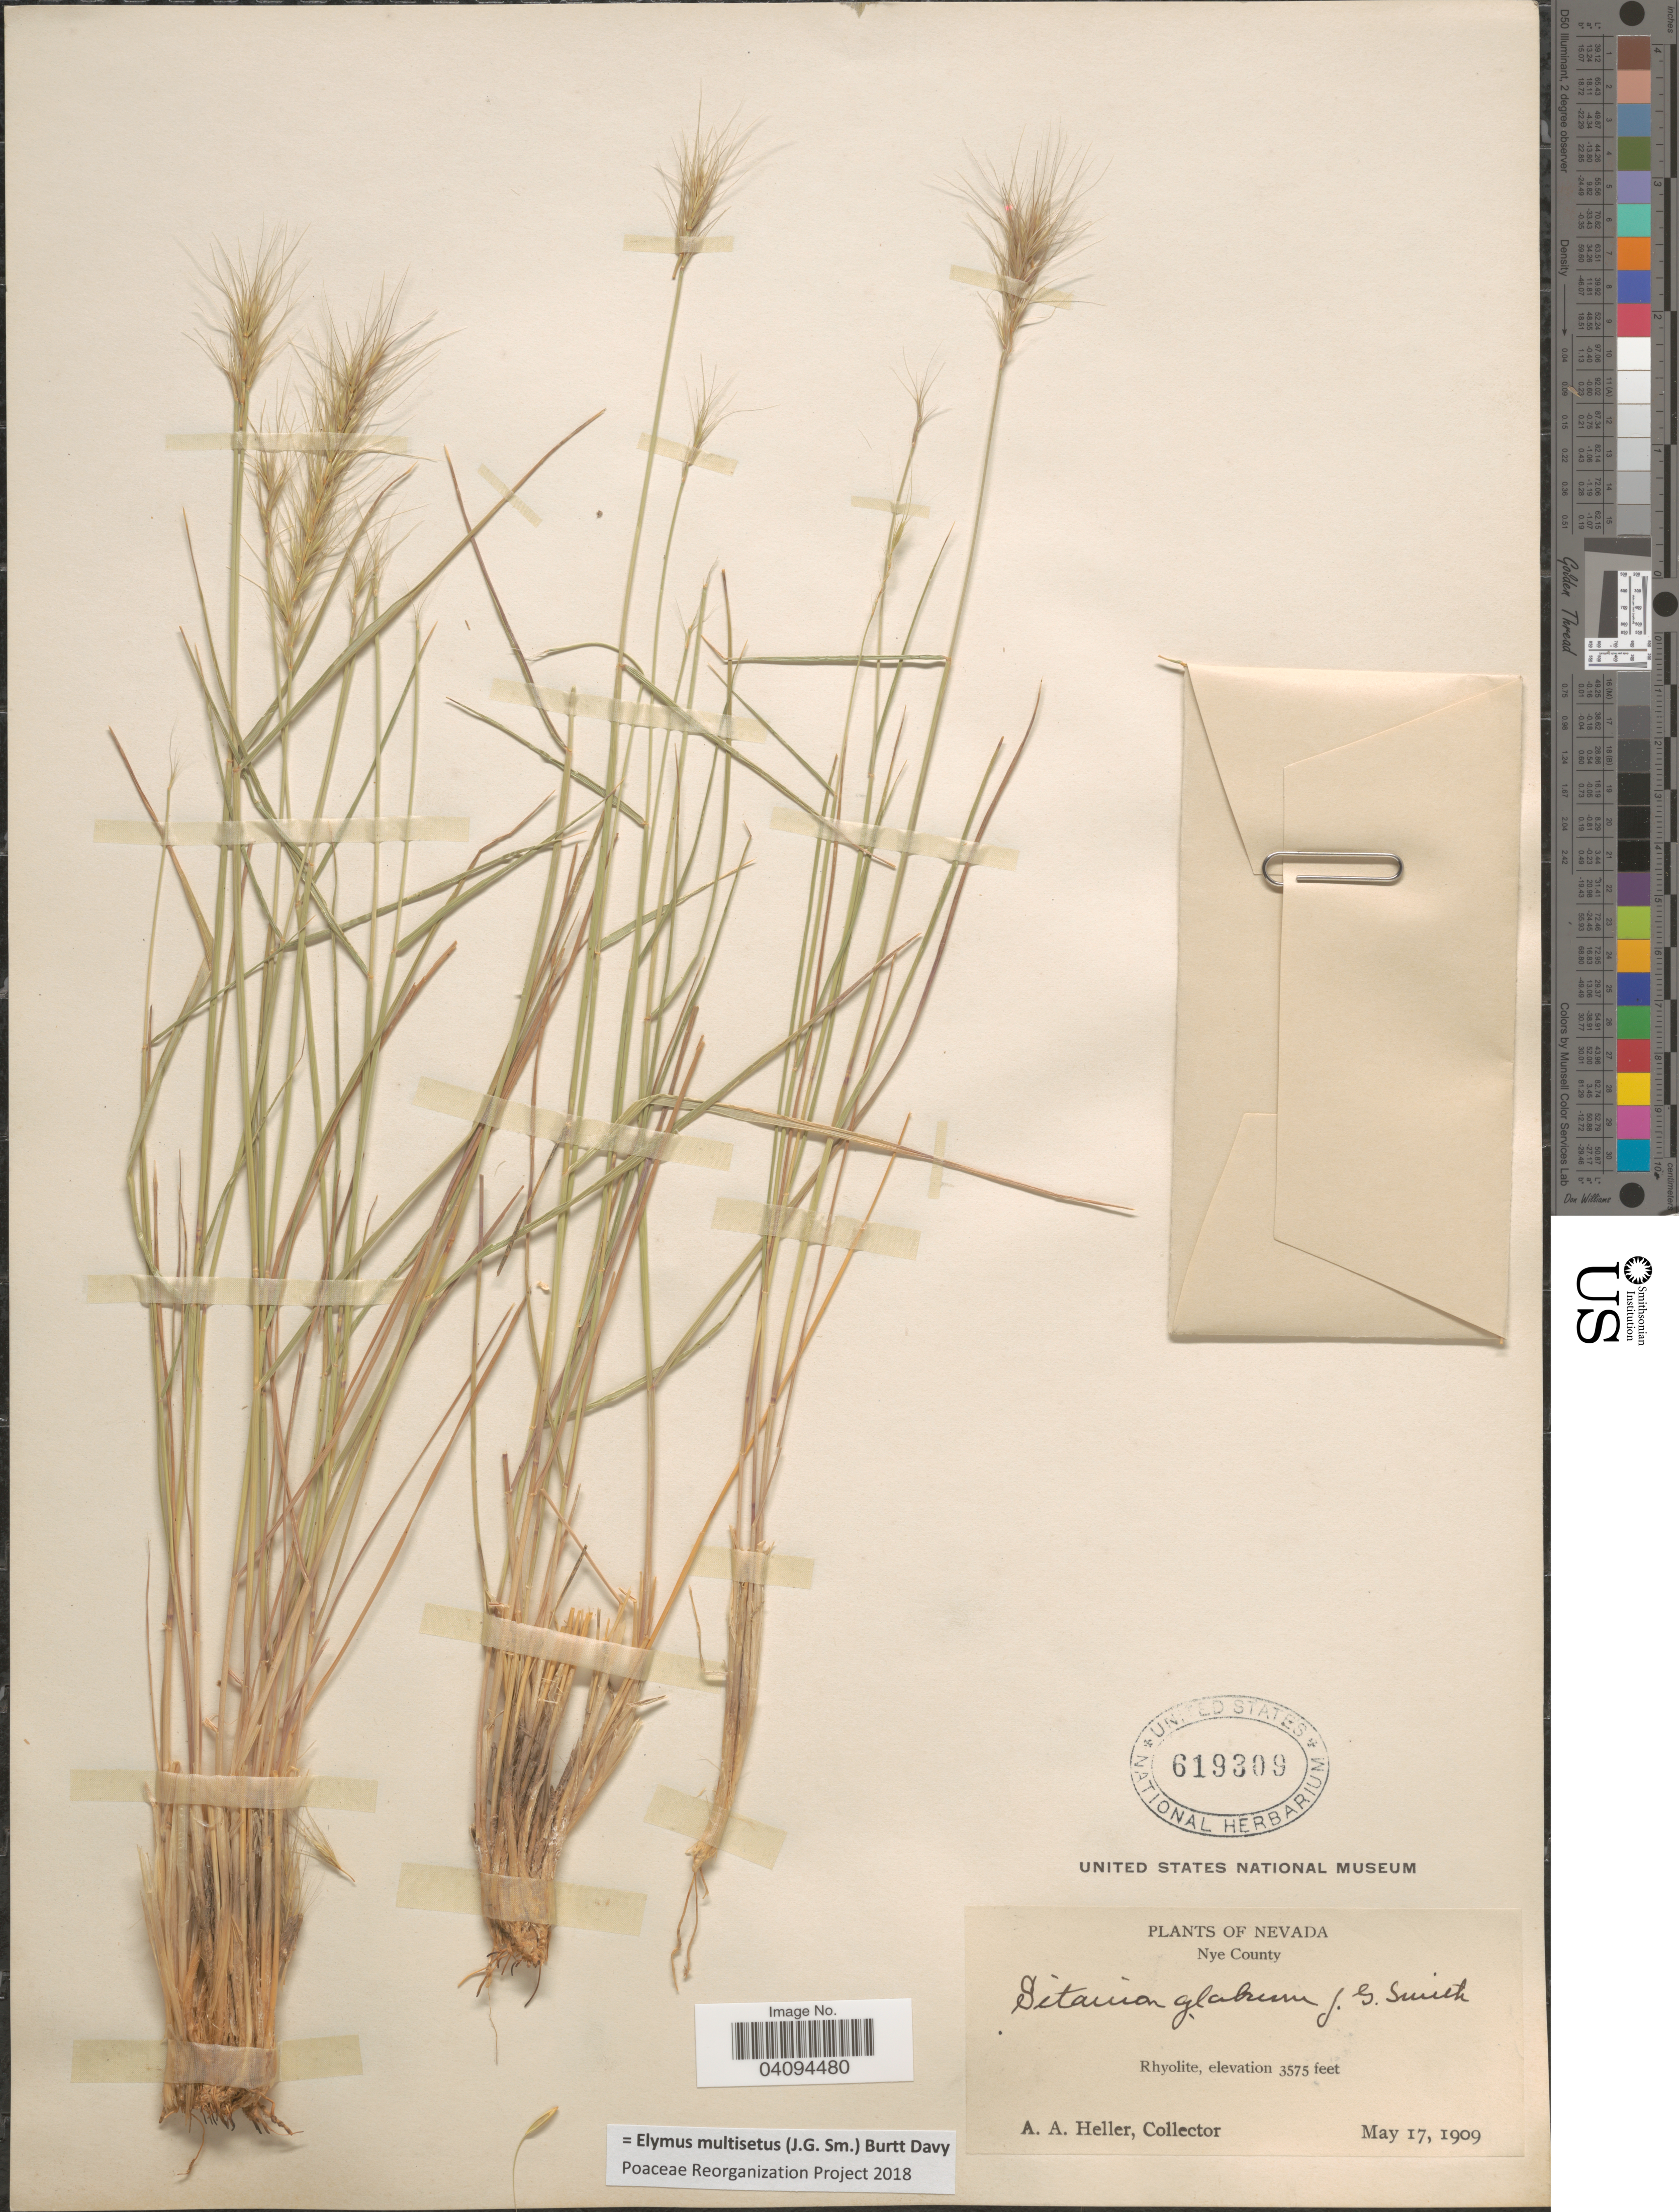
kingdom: Plantae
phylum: Tracheophyta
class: Liliopsida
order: Poales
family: Poaceae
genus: Elymus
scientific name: Elymus multisetus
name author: (J.G. Sm.) Burtt Davy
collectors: A. A. Heller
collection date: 1909-05-17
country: United States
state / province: Nevada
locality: Nye County. Rhyolite.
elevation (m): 1090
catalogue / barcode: US 619309